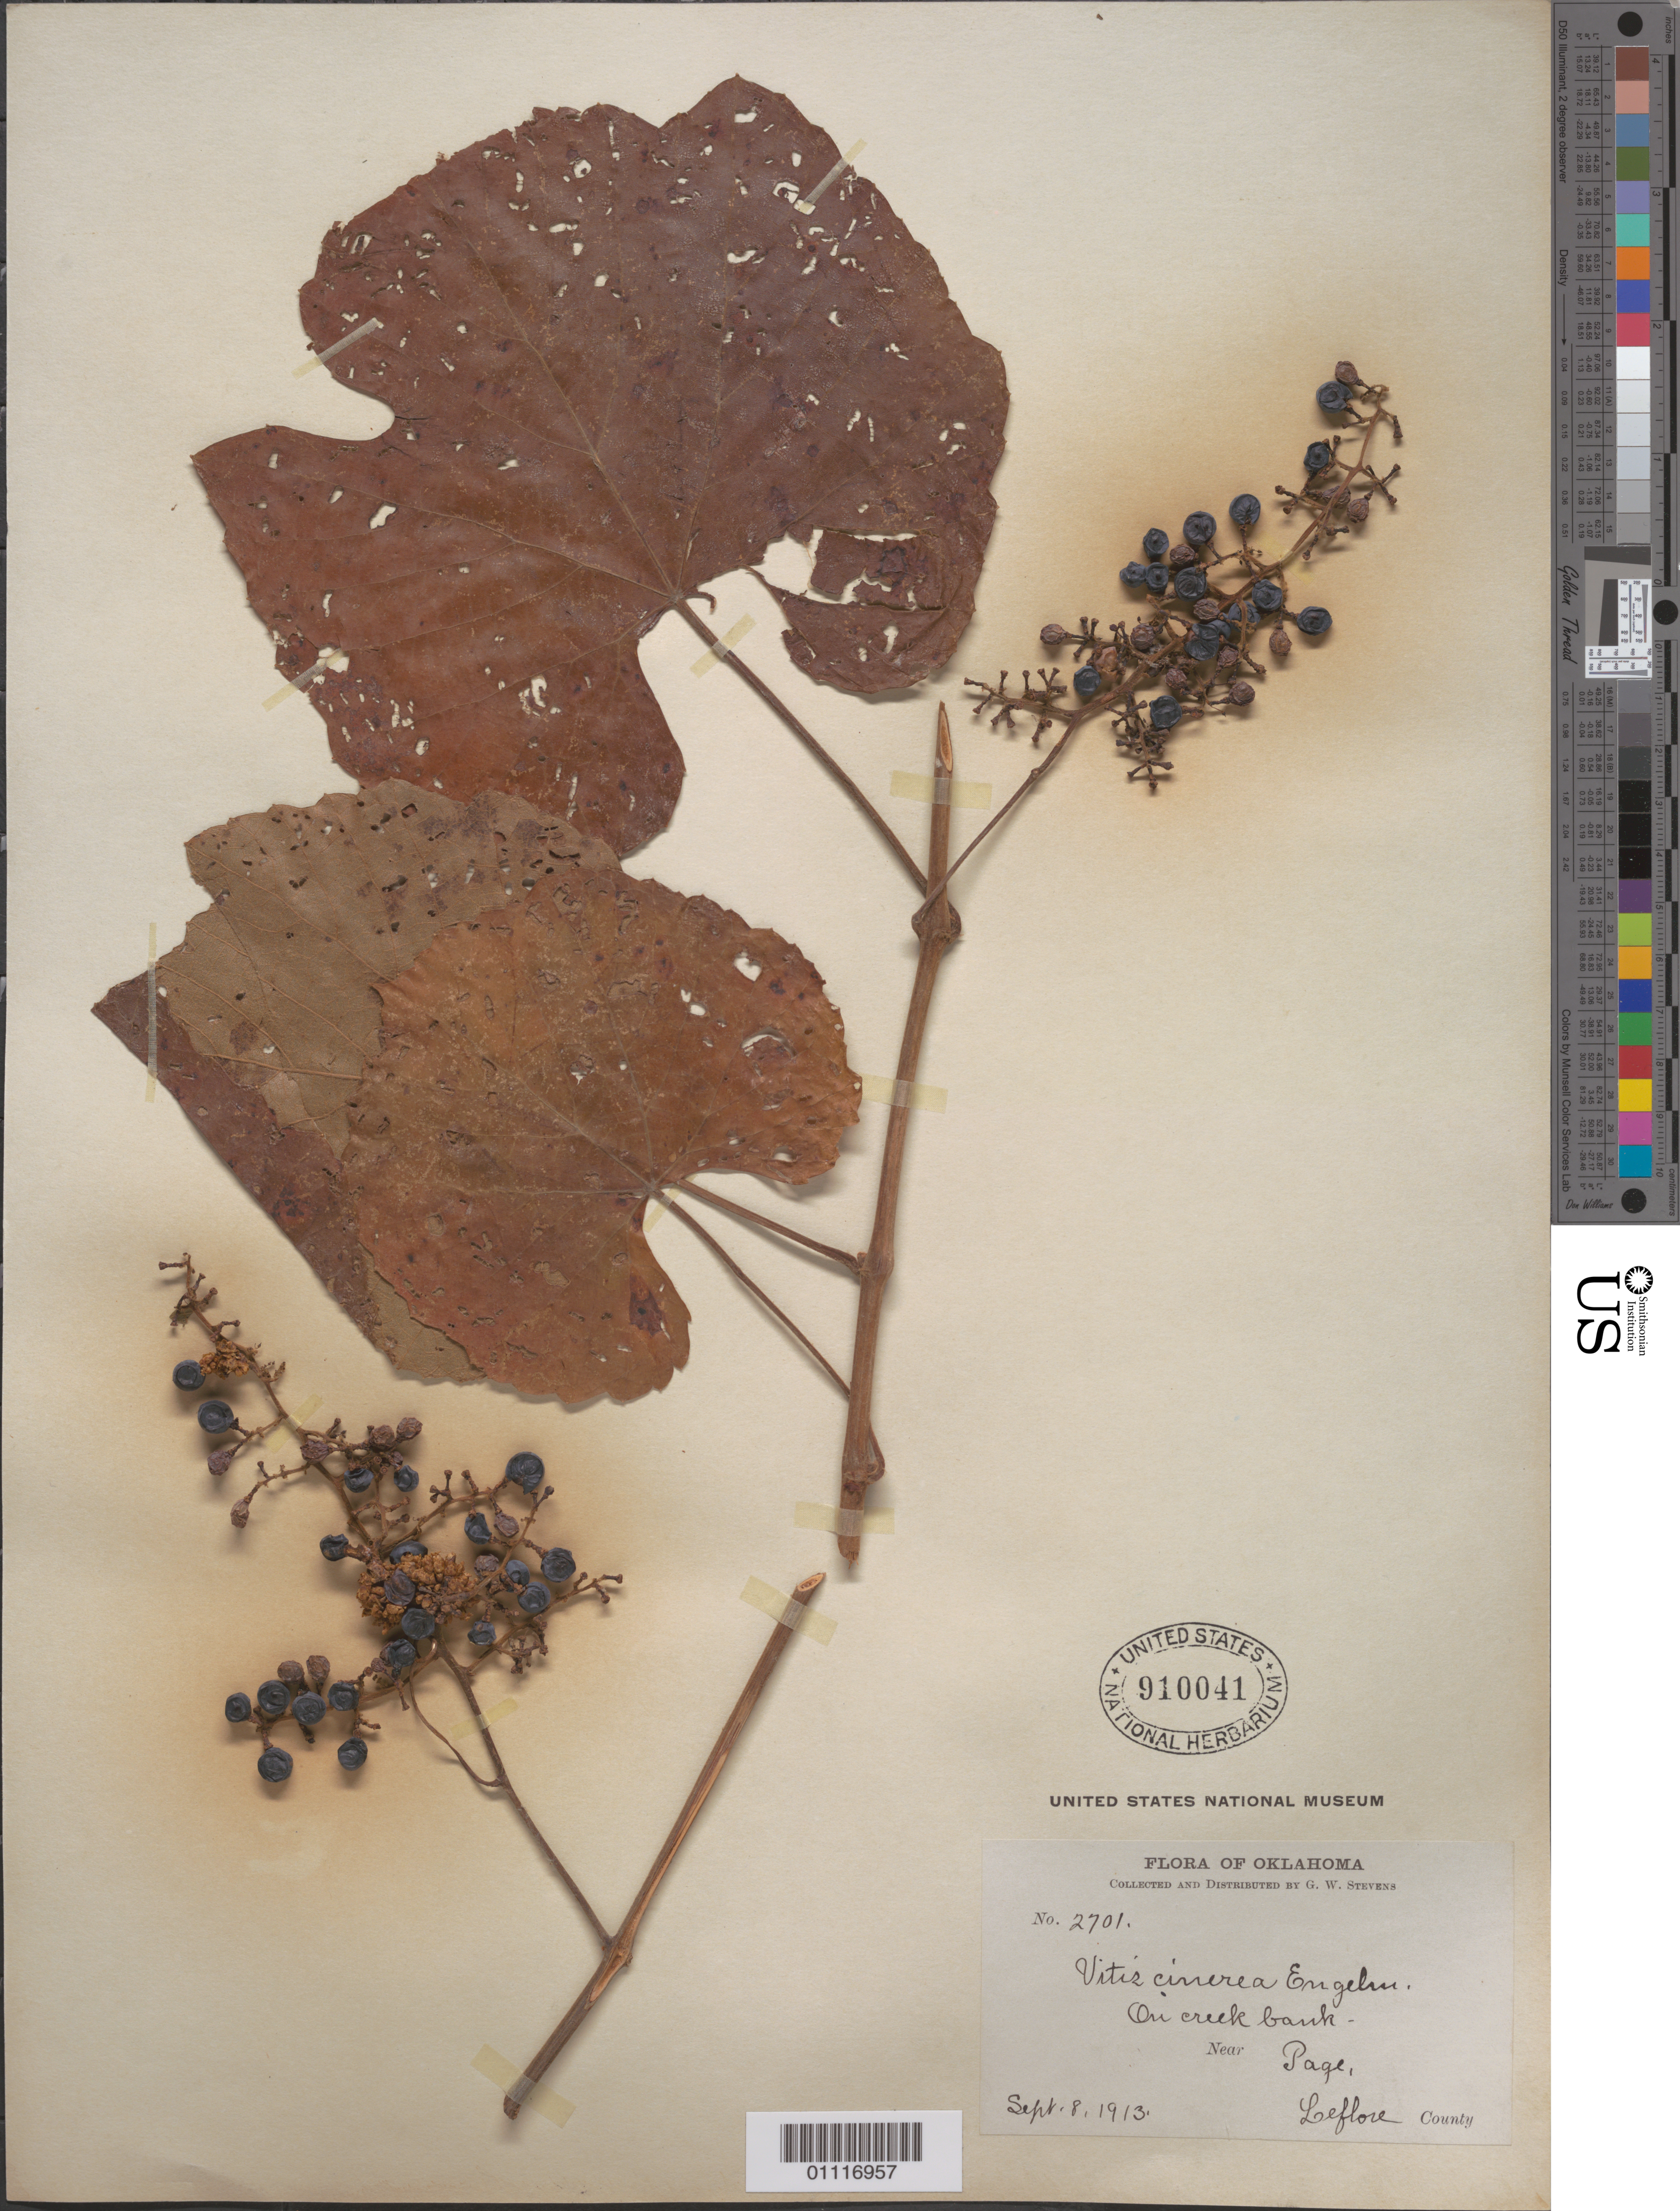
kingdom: Plantae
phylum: Tracheophyta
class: Magnoliopsida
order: Vitales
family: Vitaceae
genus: Vitis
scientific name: Vitis cinerea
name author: (Engelm.) Millardet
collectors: G. Stevens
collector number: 2701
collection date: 1913-09-08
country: United States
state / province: Oklahoma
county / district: Leflore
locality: On creek bank, near Page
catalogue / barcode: US 910041